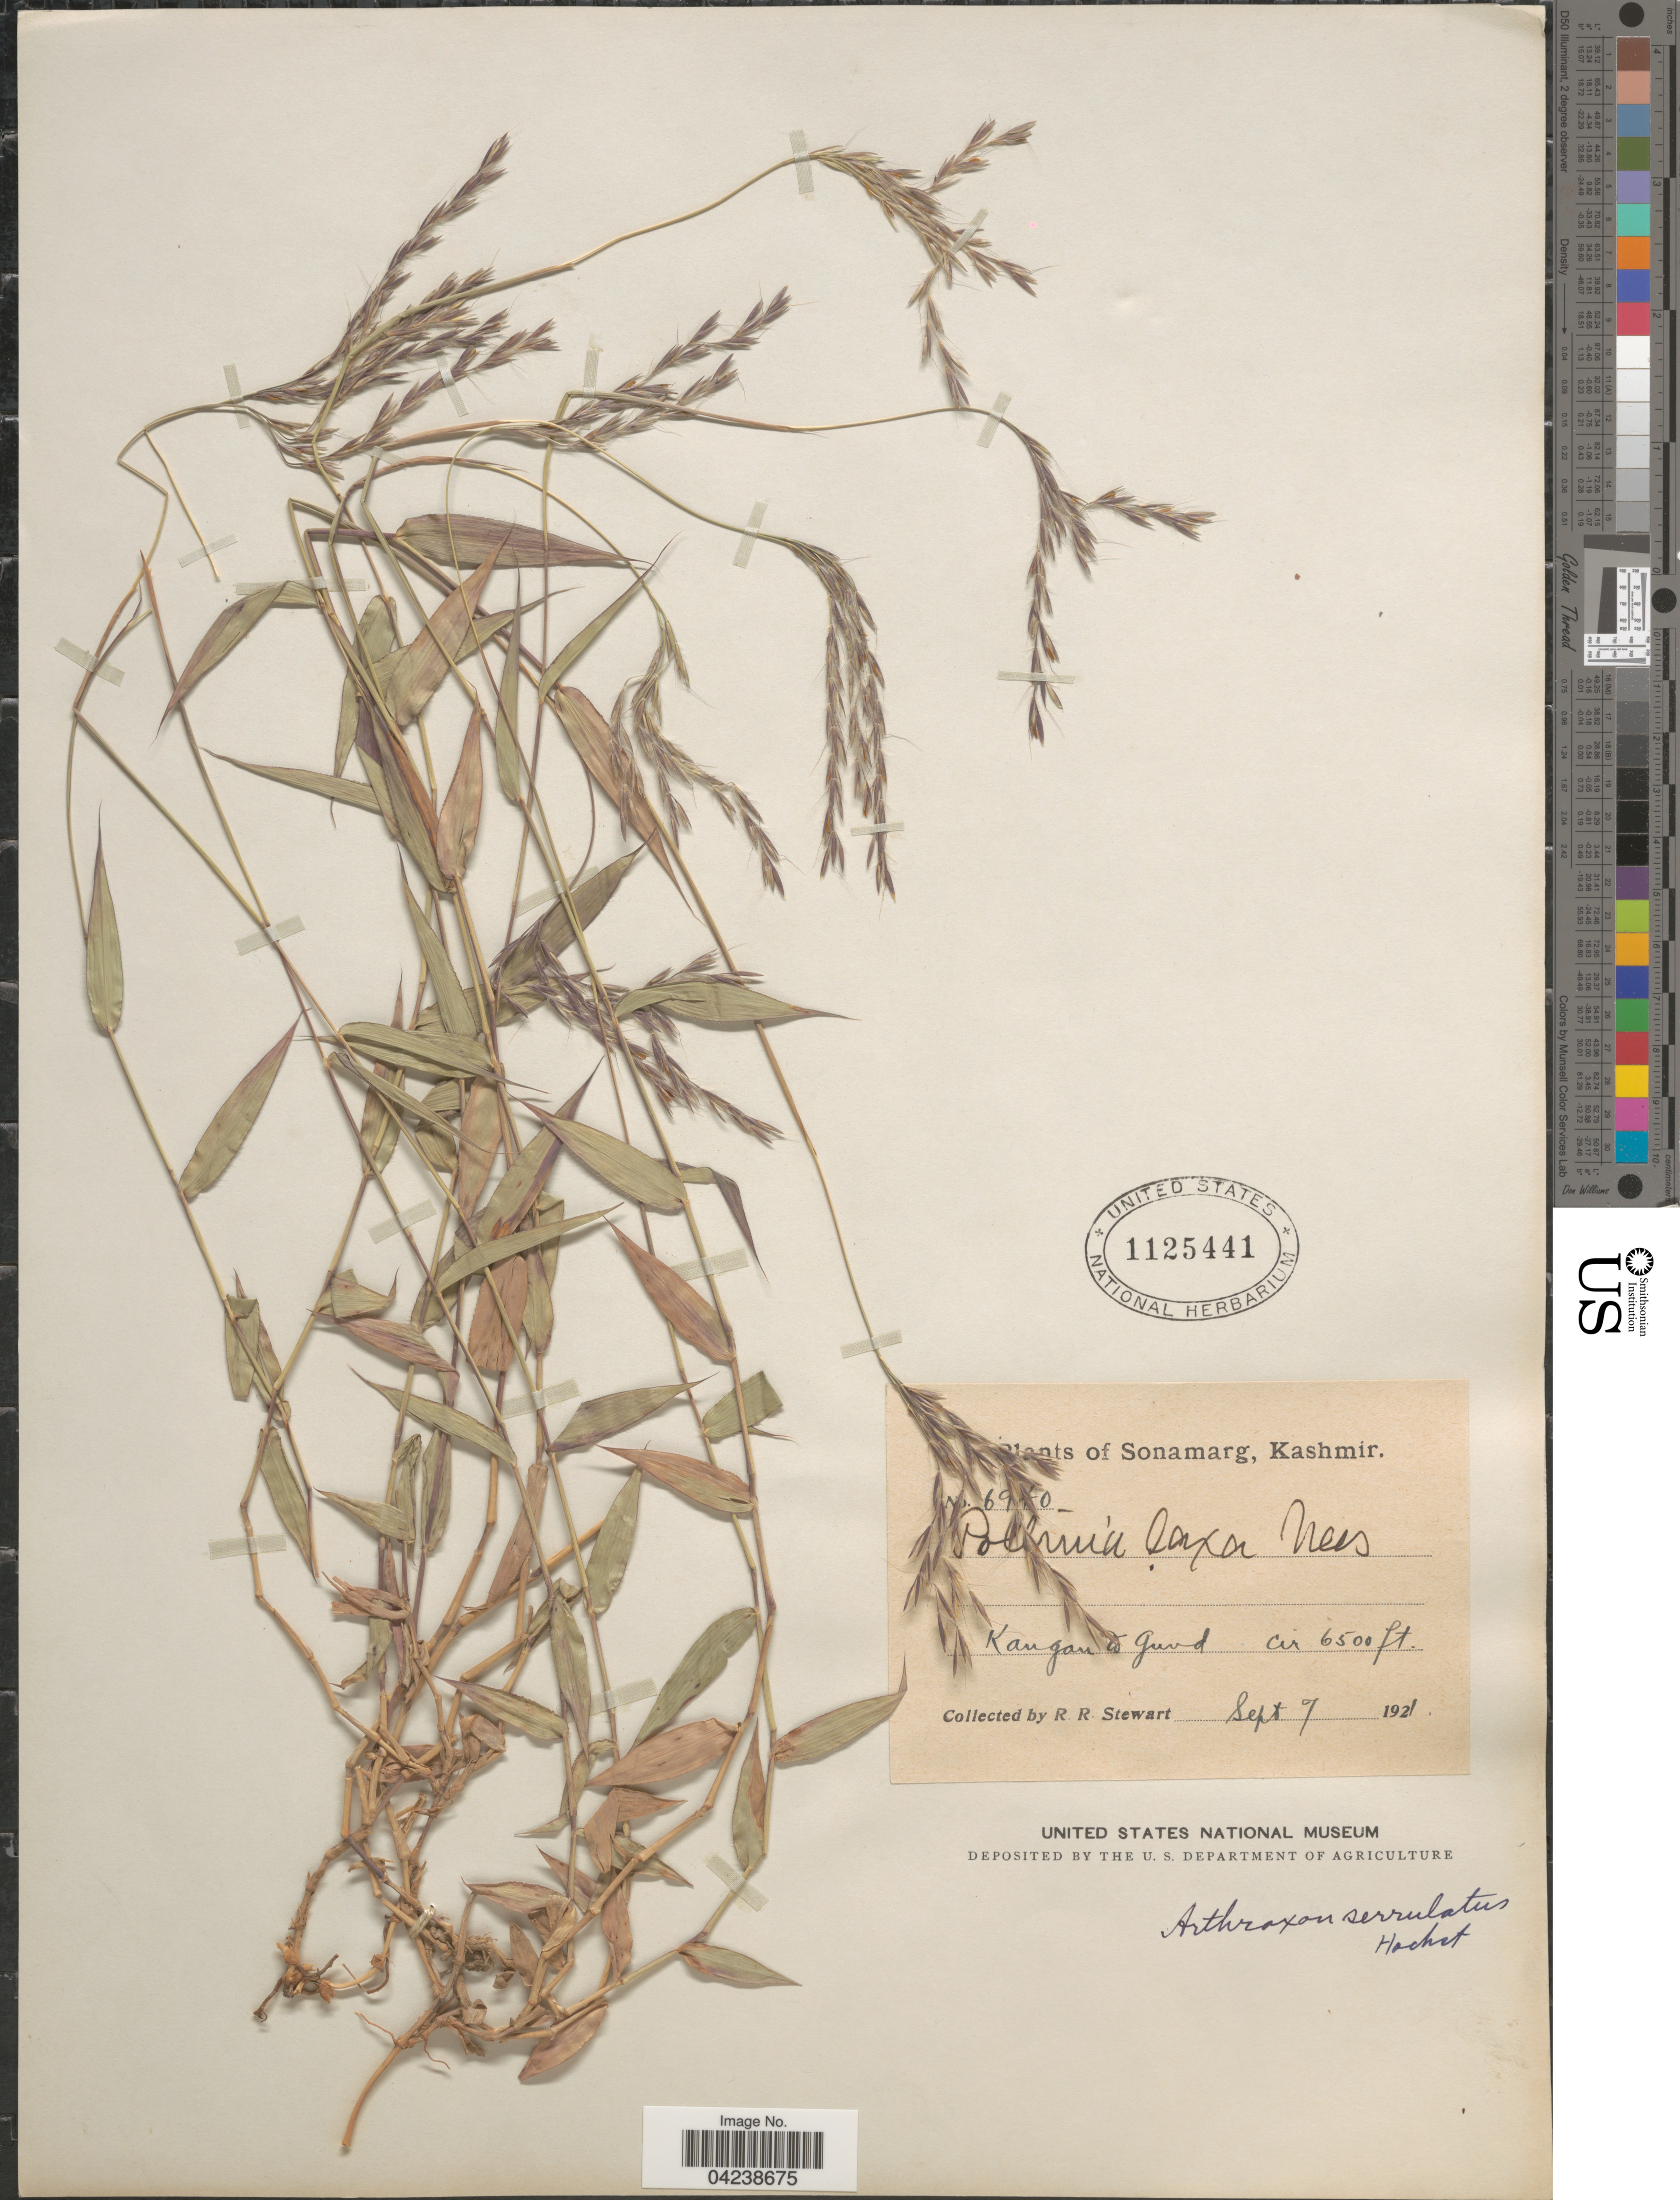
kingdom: Plantae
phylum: Tracheophyta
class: Liliopsida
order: Poales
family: Poaceae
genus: Arthraxon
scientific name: Arthraxon prionodes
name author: (Steud.) Dandy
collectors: R. Stewart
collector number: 6940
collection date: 1921-09-07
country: India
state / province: Jammu and Kashmir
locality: Sonamarg, Kashmir. Kangan to Gund.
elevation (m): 1981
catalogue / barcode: US 1125441